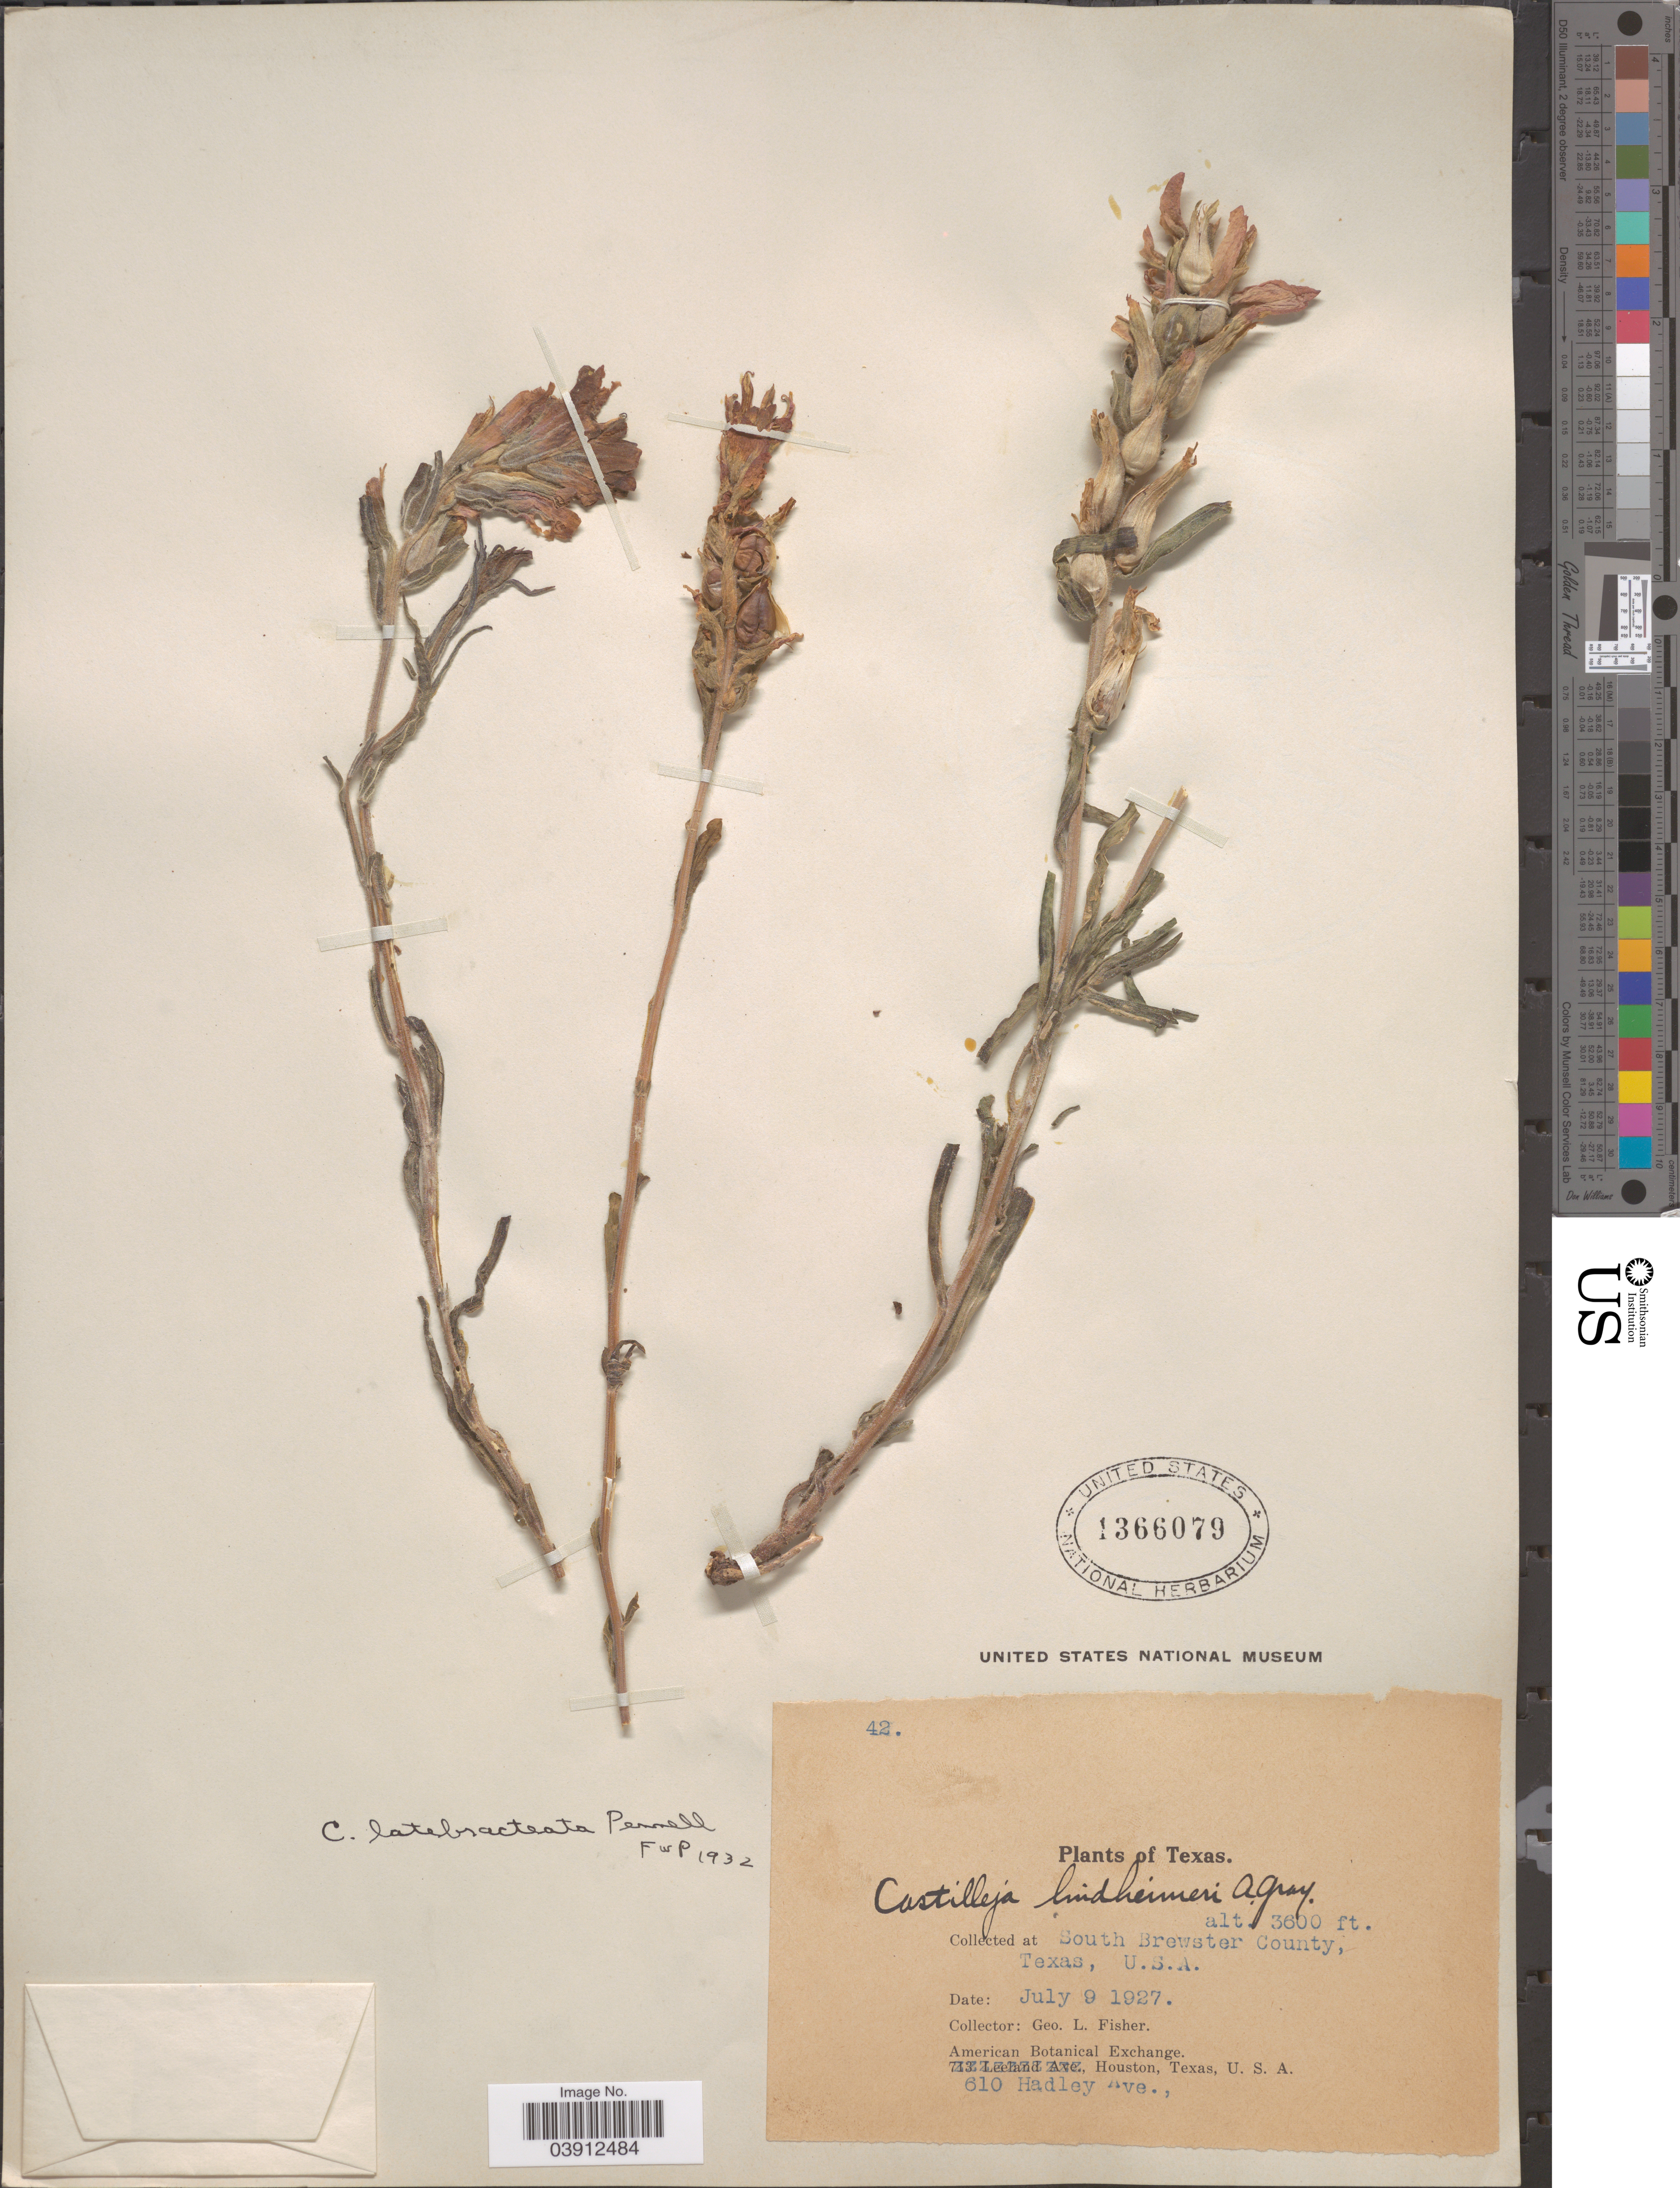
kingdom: Plantae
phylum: Tracheophyta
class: Magnoliopsida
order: Lamiales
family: Orobanchaceae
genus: Castilleja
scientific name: Castilleja latebracteata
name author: Pennell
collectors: G. L. Fisher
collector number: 42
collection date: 1927-07-09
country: United States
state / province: Texas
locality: South Brewster County.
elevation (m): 1097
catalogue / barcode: US 1366079